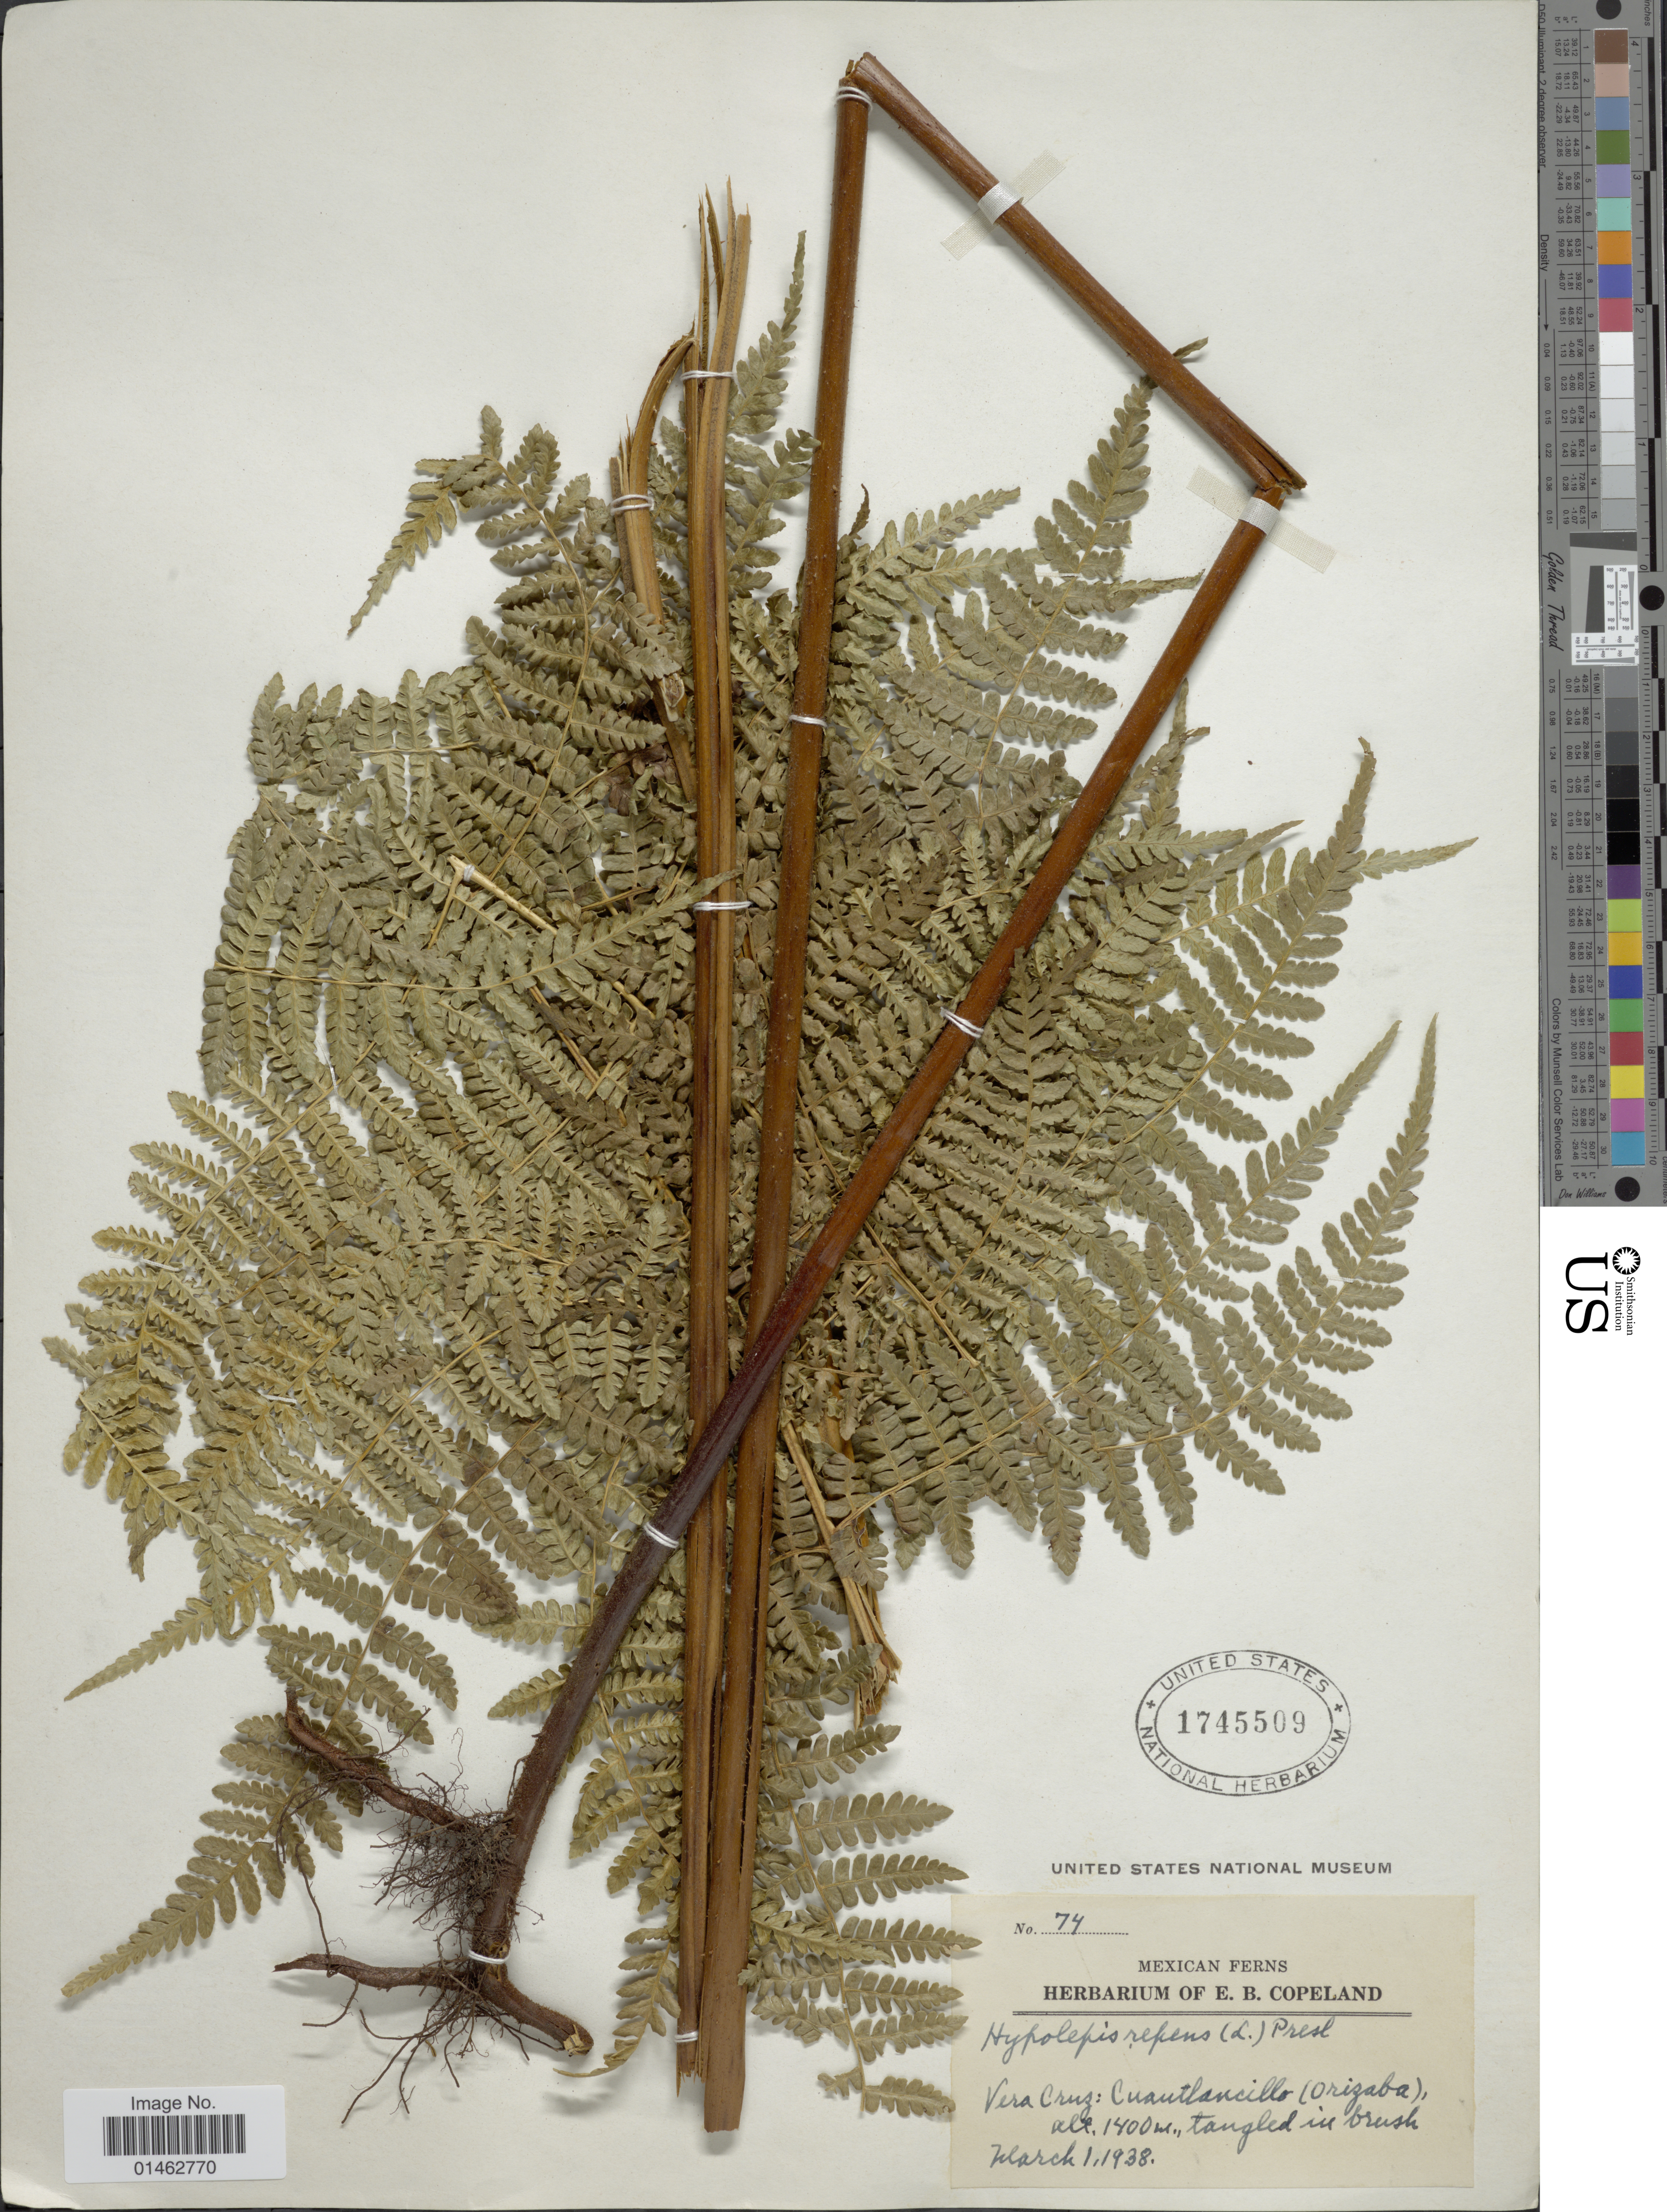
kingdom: Plantae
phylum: Tracheophyta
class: Polypodiopsida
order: Polypodiales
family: Dennstaedtiaceae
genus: Hypolepis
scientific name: Hypolepis repens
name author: (L.) C. Presl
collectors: ex herb. E. B. Copeland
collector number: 74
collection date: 1938-03-01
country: Mexico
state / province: Veracruz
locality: Vera Cruz: Cuautlancillo (Orizaba)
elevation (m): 1400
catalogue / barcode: US 1745509